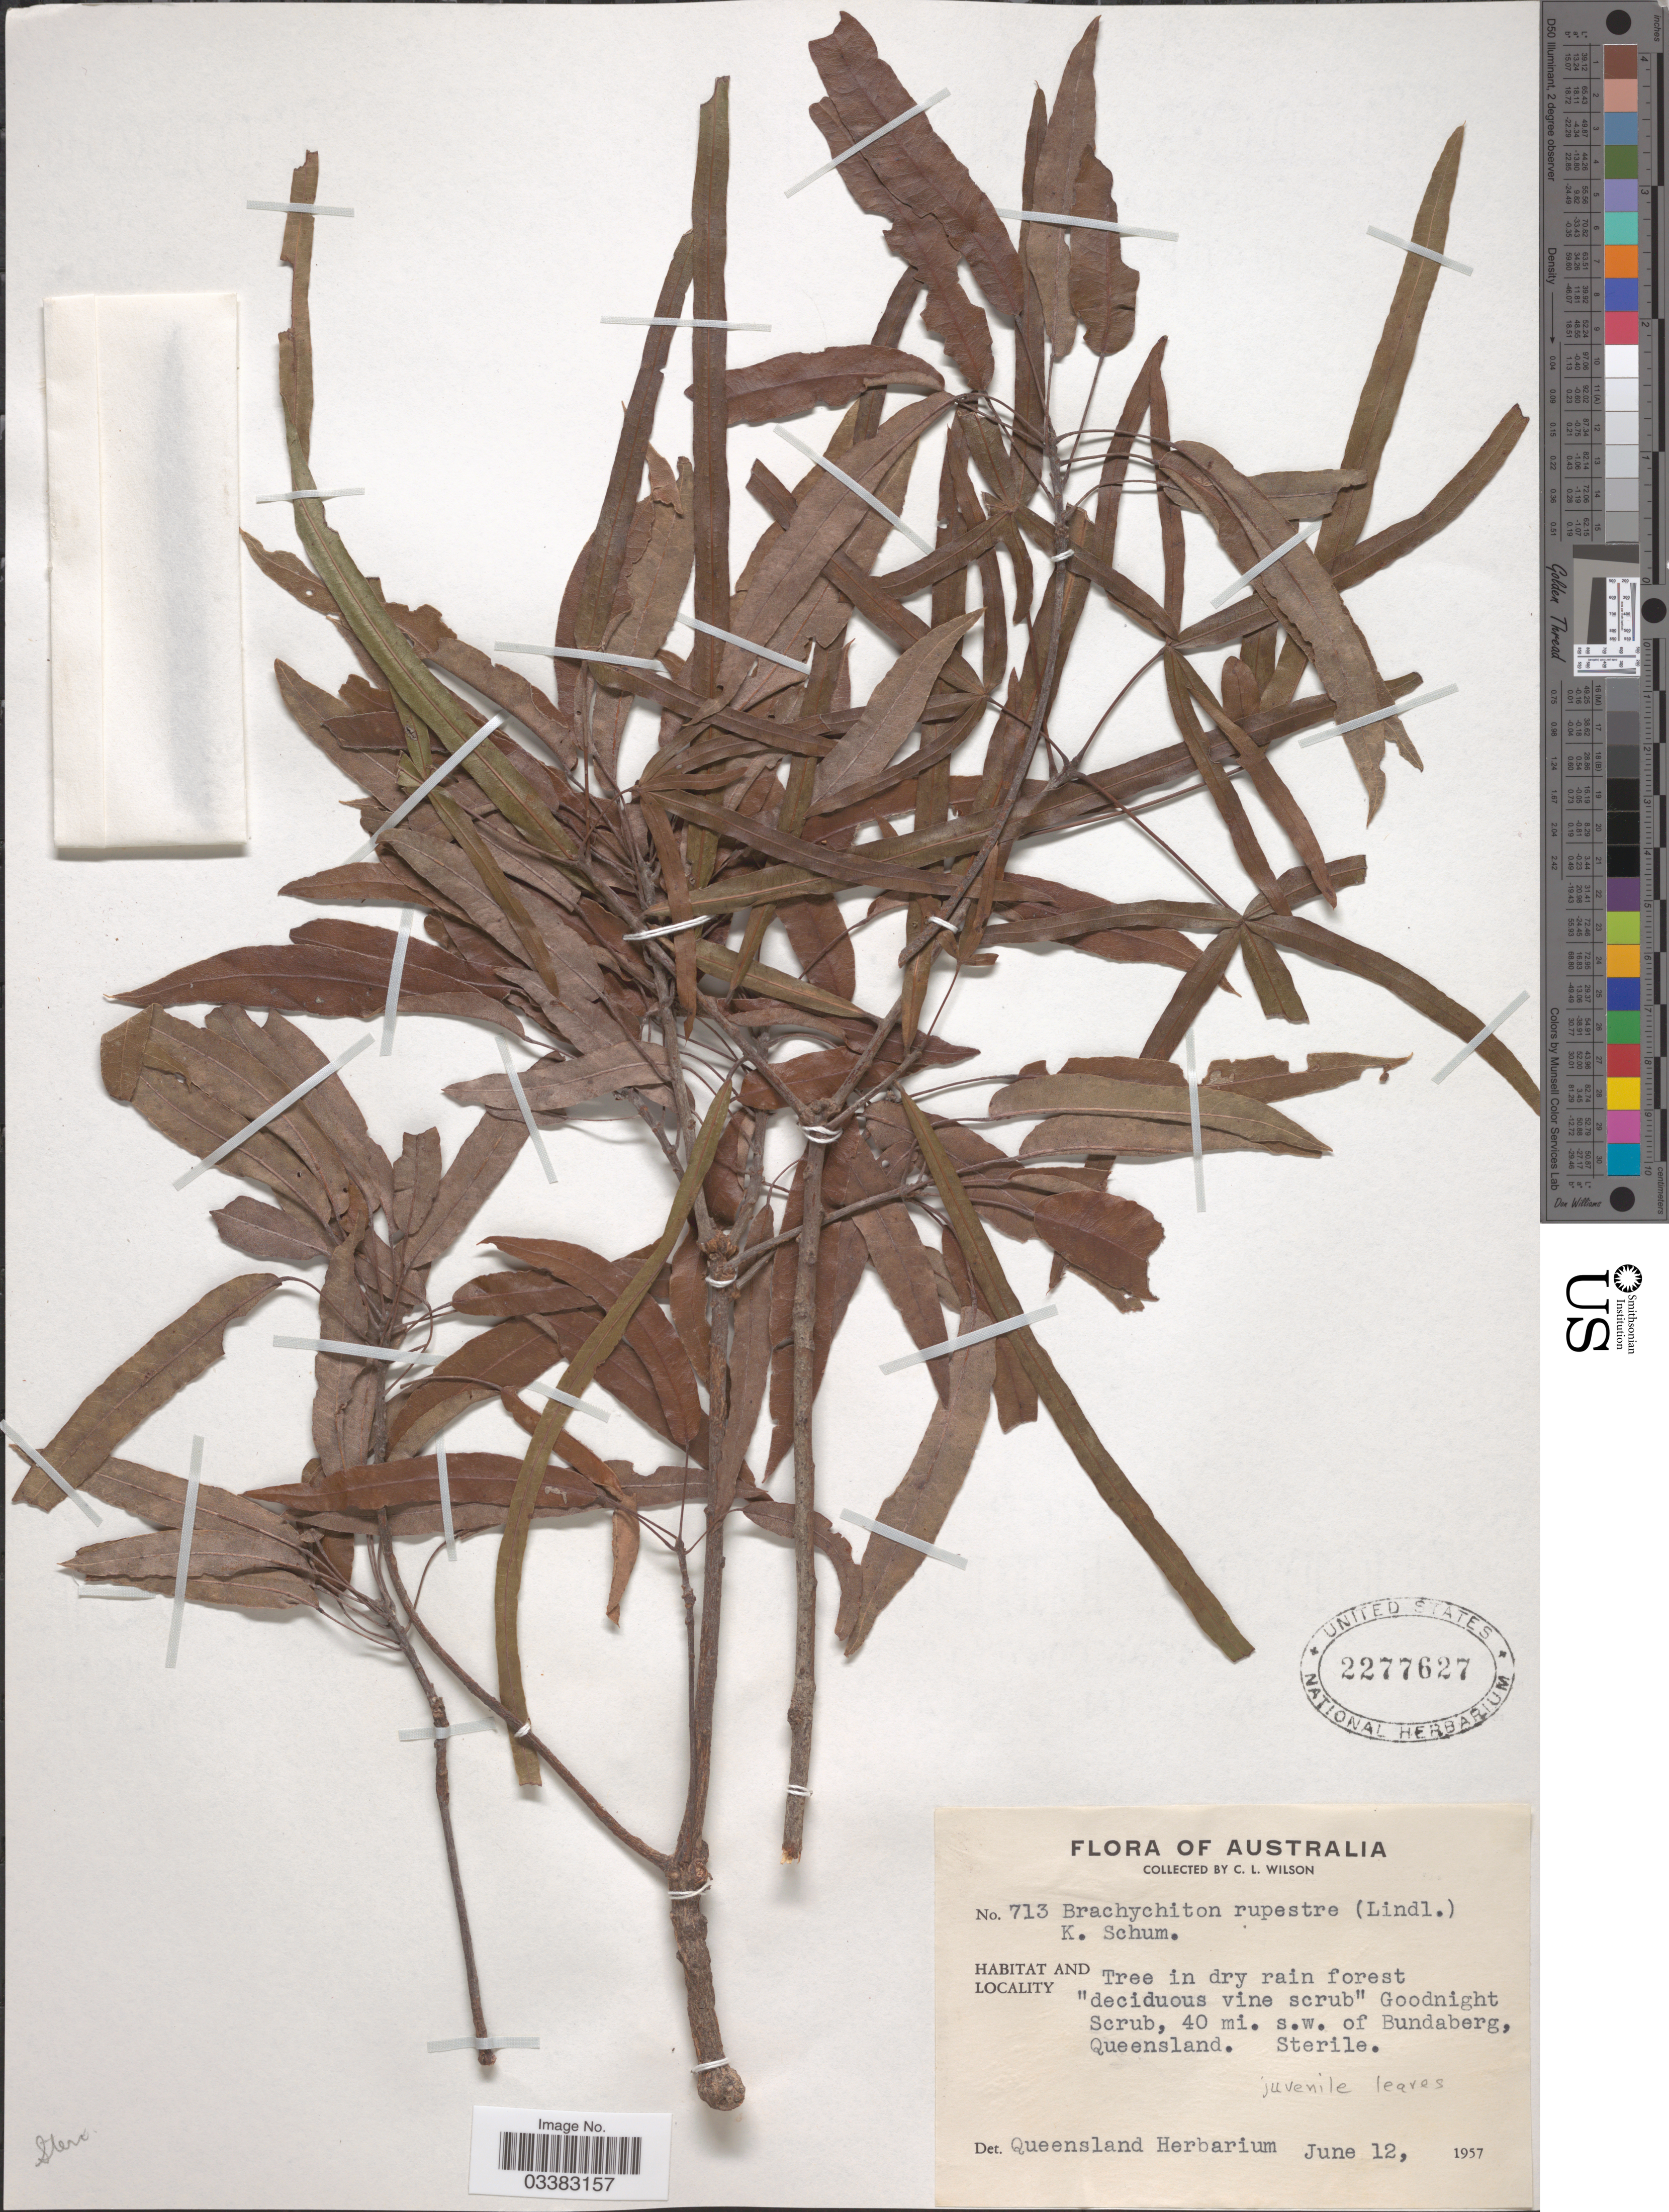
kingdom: Plantae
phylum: Tracheophyta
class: Magnoliopsida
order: Malvales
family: Malvaceae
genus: Brachychiton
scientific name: Brachychiton rupestris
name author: (T. Mitch. ex Lindl.) K. Schum.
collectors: C. L. Wilson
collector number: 713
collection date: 1957-06-12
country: Australia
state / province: Queensland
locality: Goodnight Scrub, 40 mi. s.w. of Bundaberg, Queensland.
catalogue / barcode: US 2277627